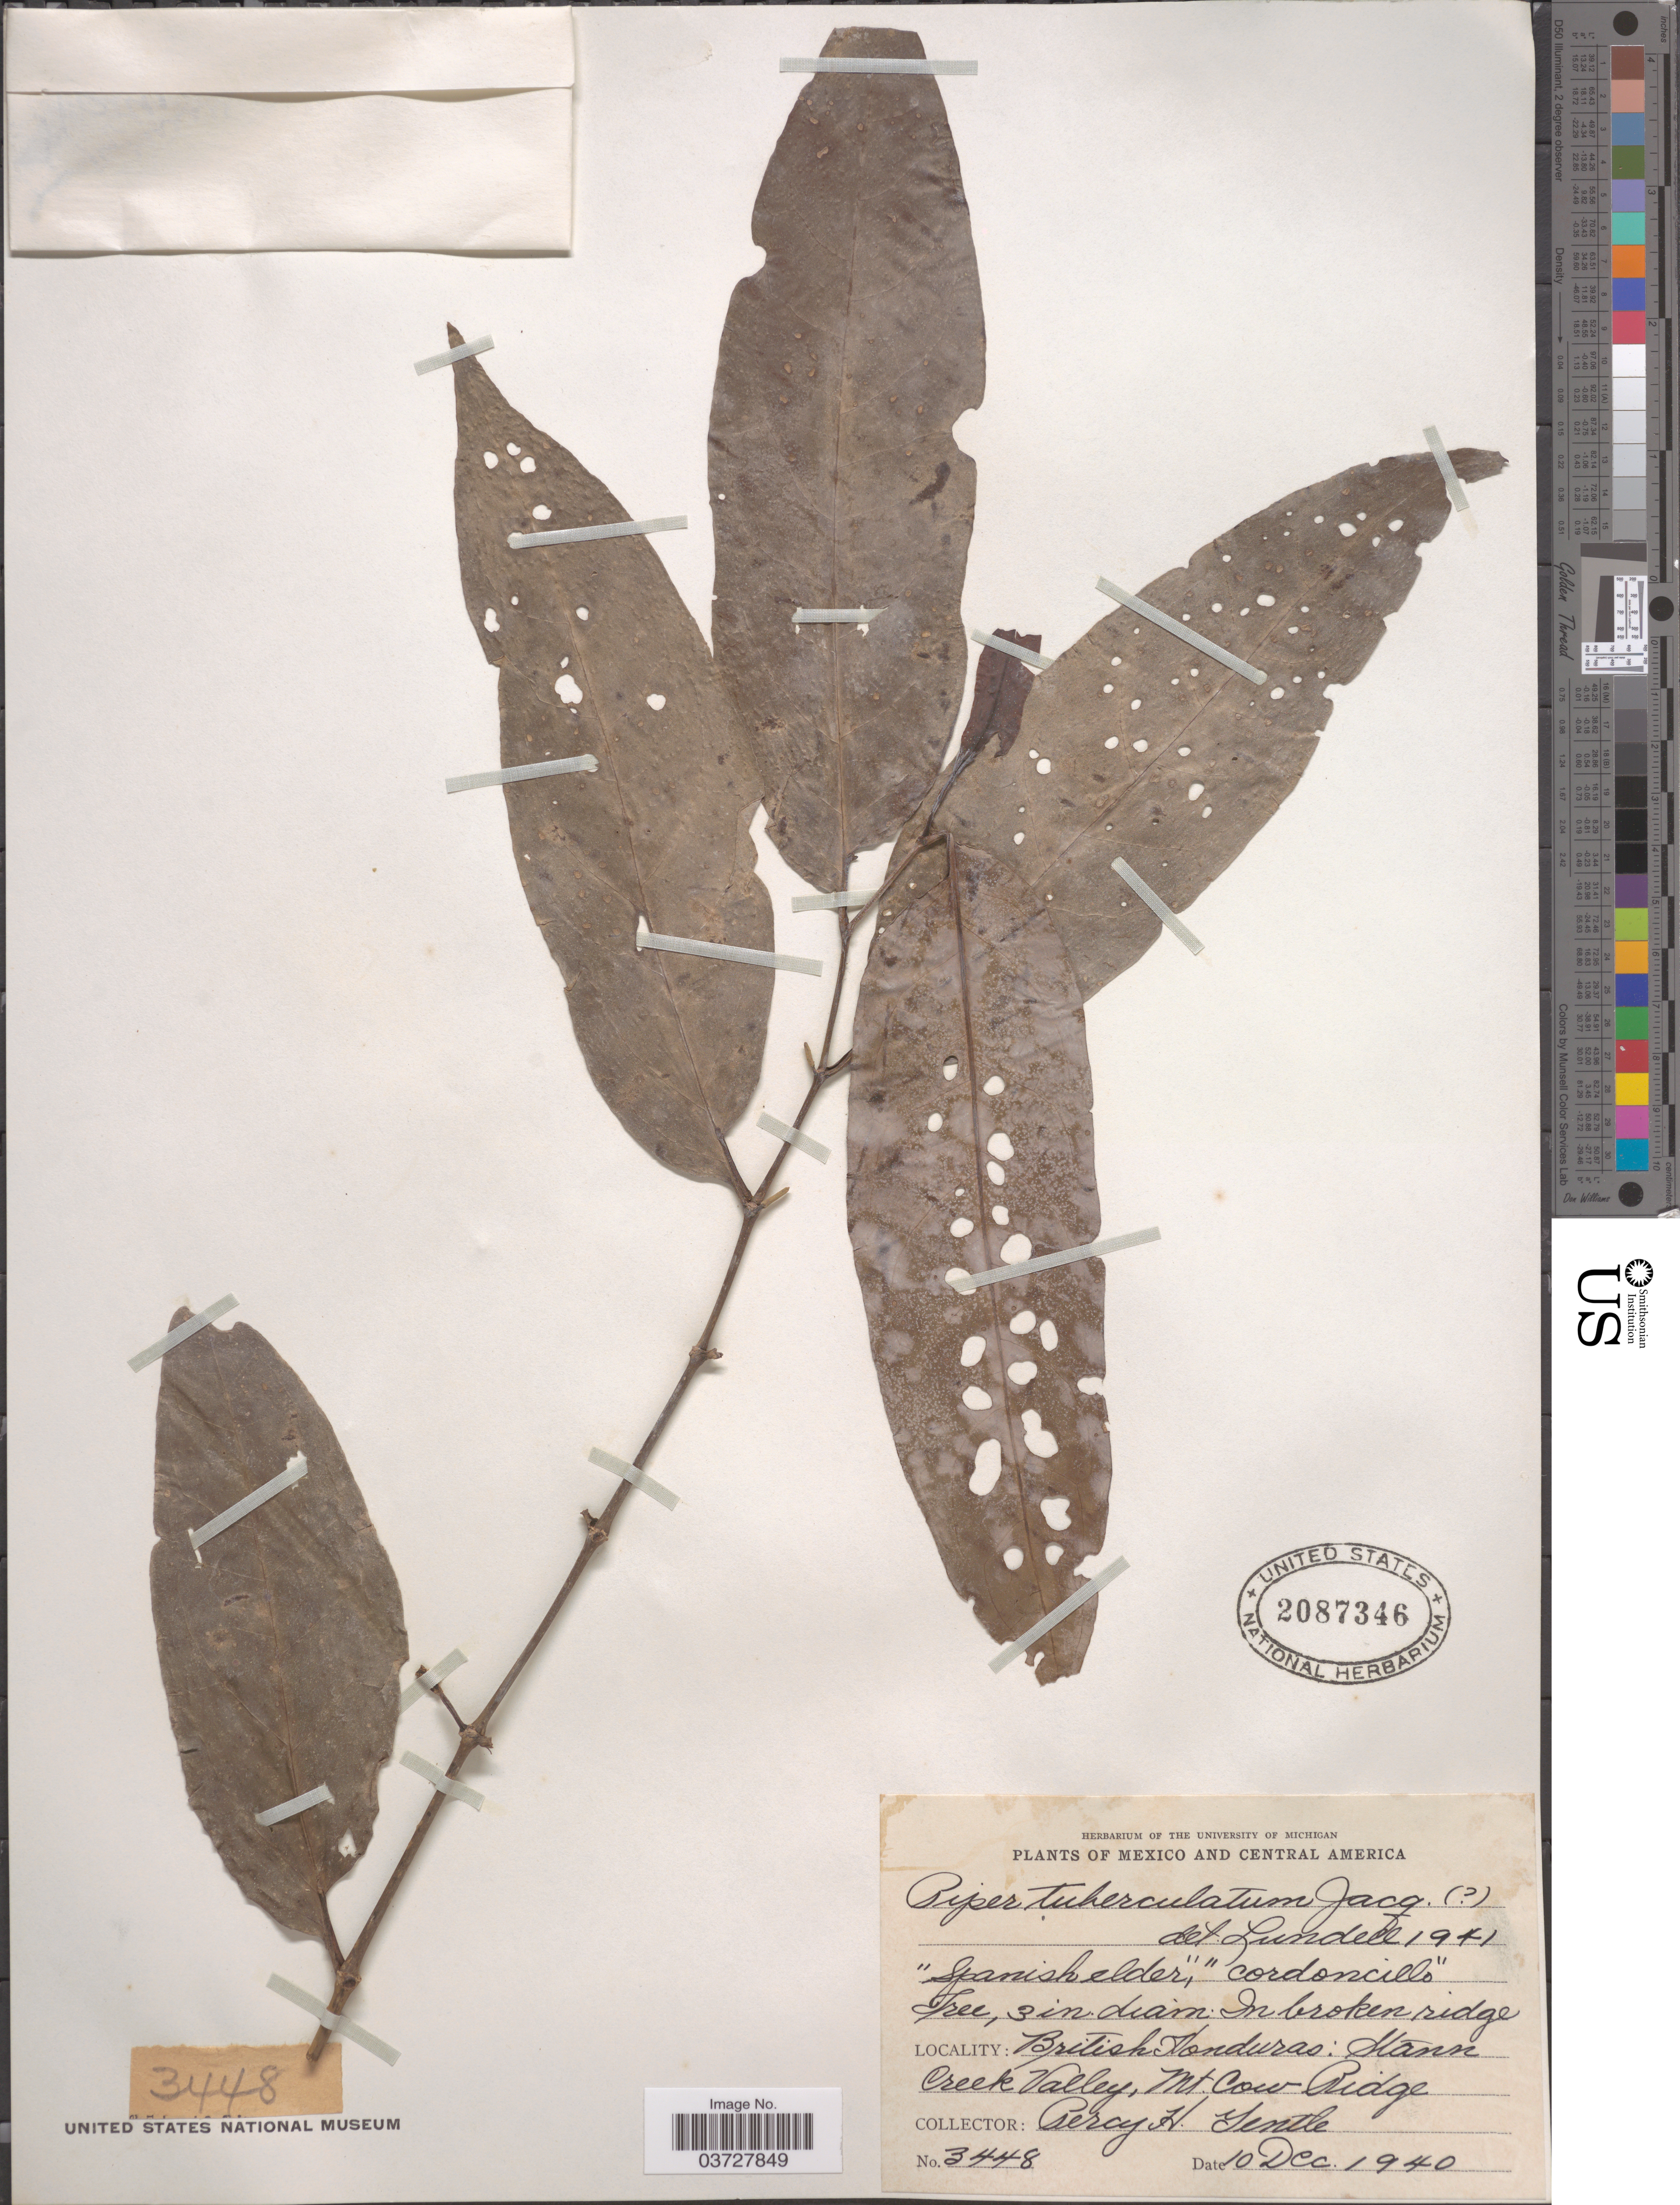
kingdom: Plantae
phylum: Tracheophyta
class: Magnoliopsida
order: Piperales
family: Piperaceae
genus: Piper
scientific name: Piper tuberculatum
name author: Jacq.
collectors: P. H. Gentle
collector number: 3448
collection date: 1940-12-10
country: Belize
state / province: Stann Creek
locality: British Honduras: Stann Creek Valley, Mt. Cow Ridge.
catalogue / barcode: US 2087346